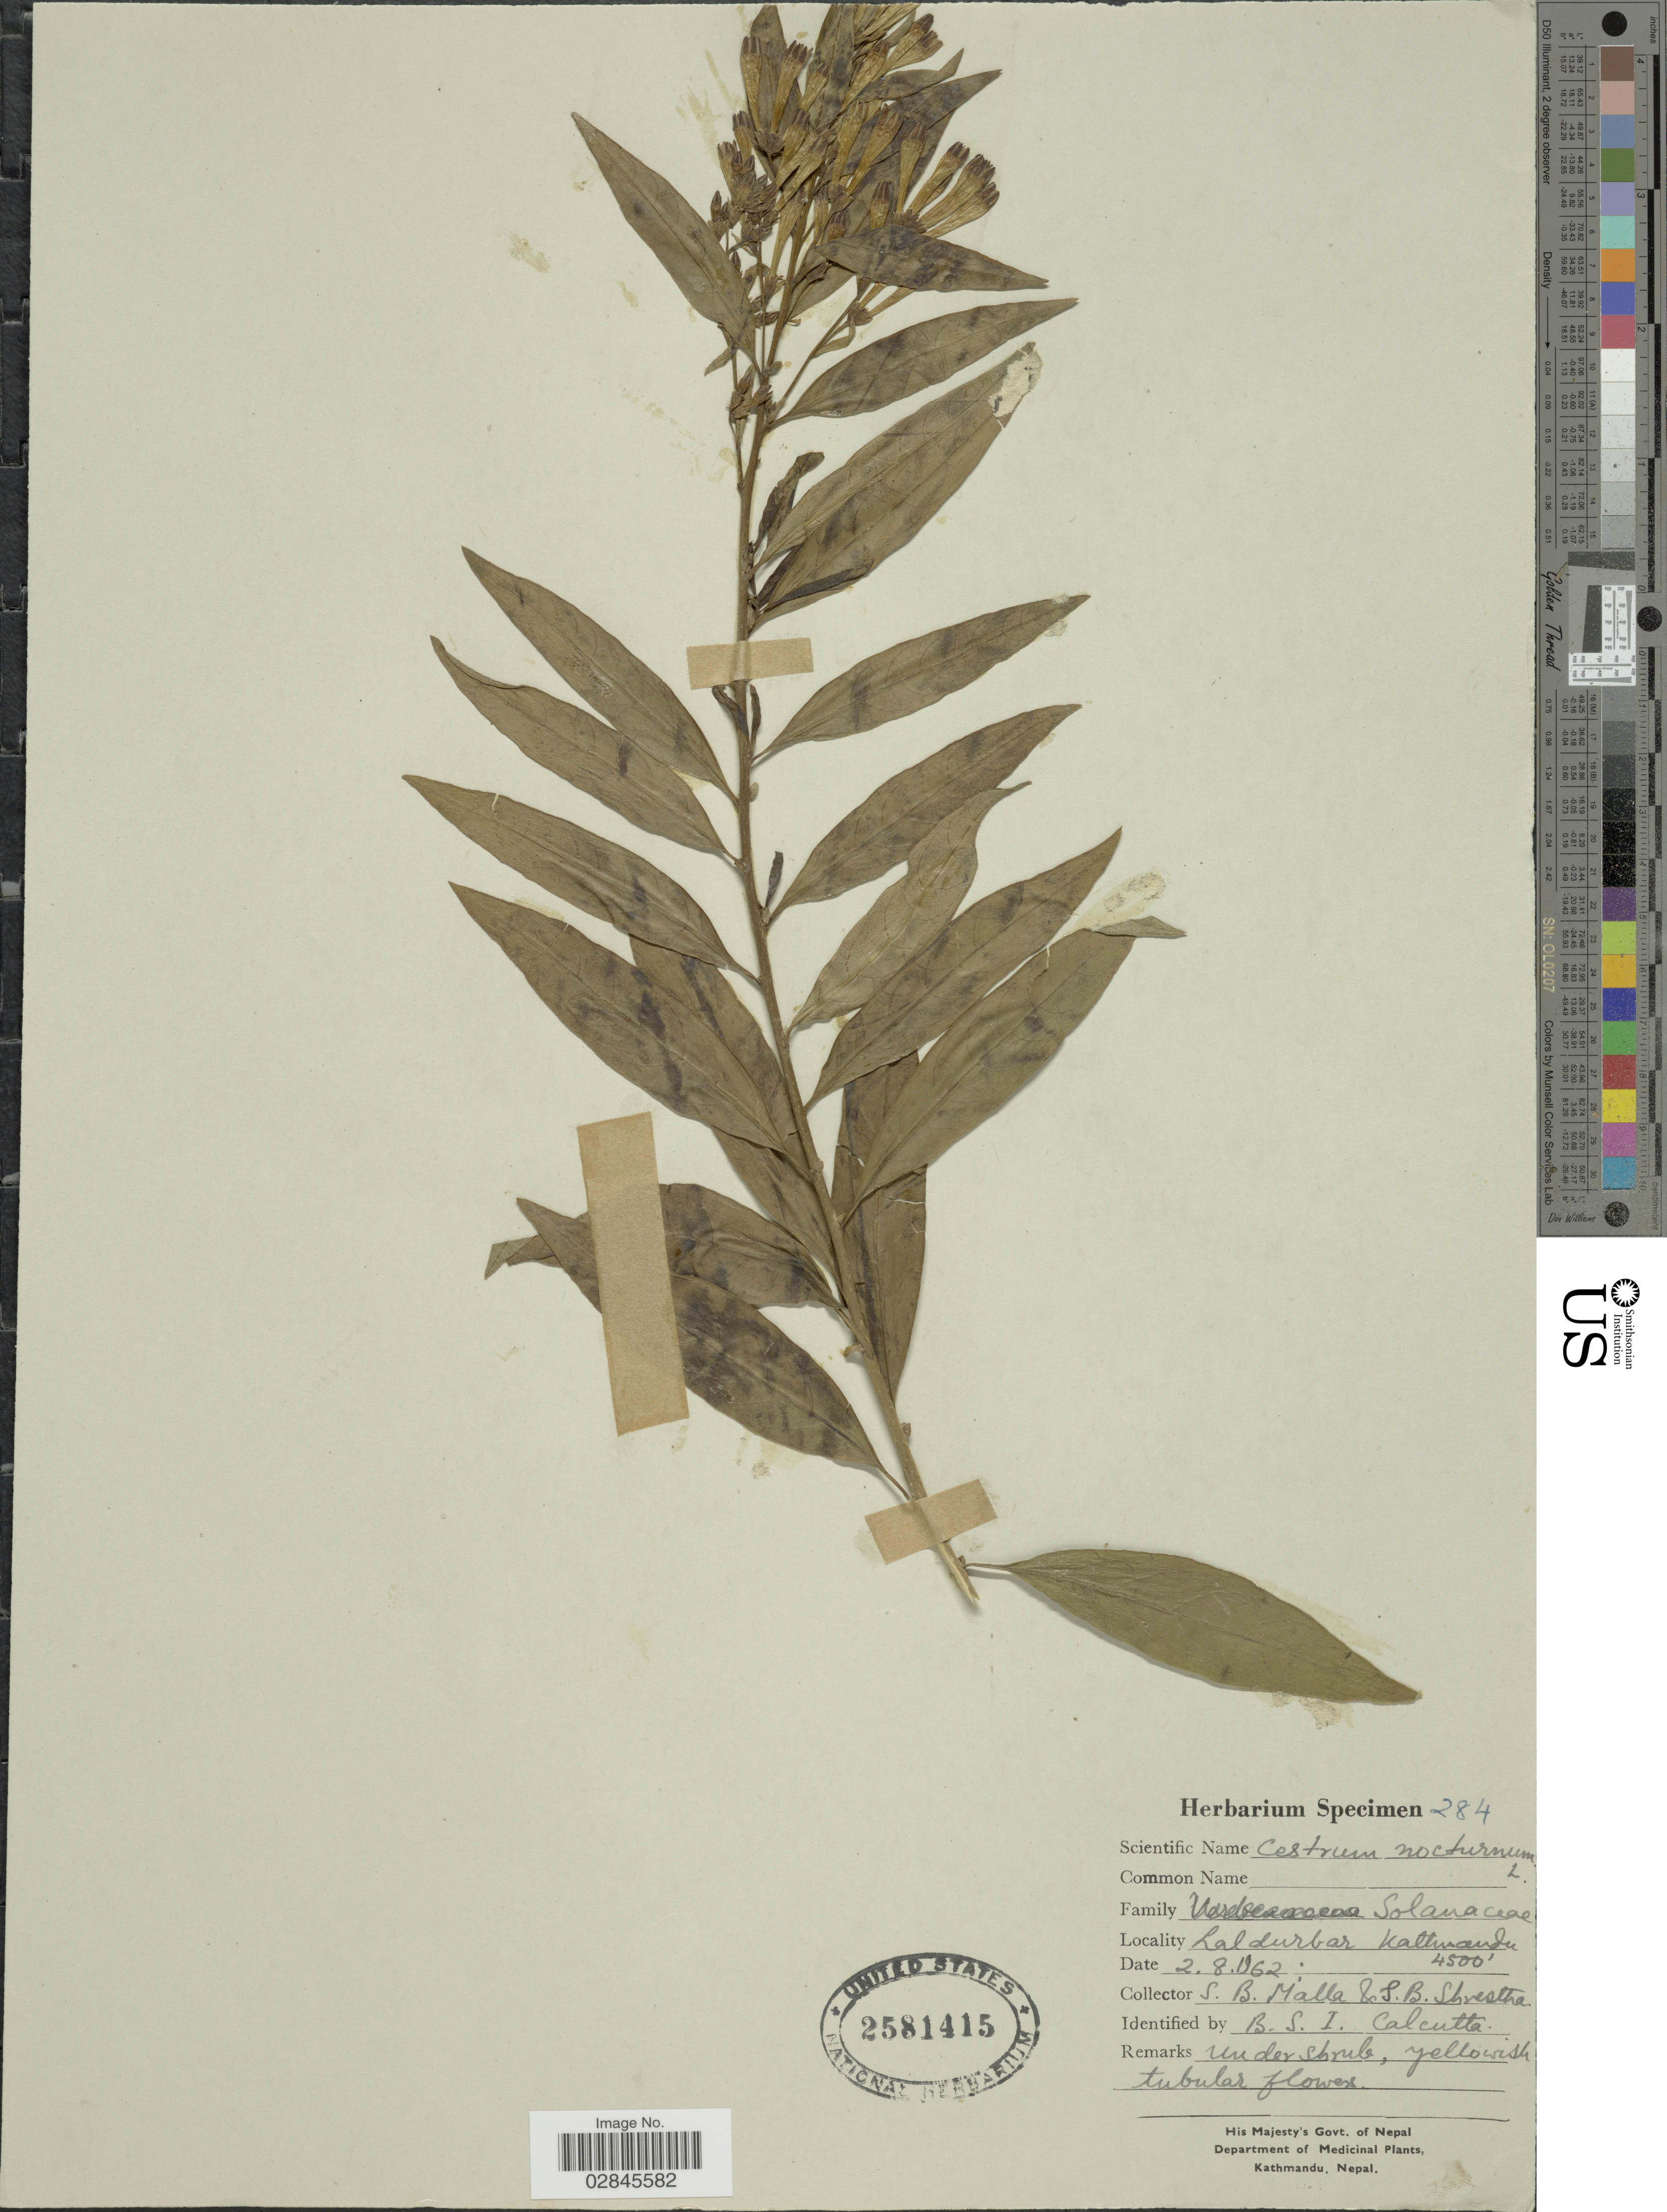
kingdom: Plantae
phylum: Tracheophyta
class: Magnoliopsida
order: Solanales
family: Solanaceae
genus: Cestrum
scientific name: Cestrum nocturnum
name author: L.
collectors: S. Malla & T. B. Shrestha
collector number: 284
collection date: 1962-08-02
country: Nepal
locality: Laldurbar Kathmandu.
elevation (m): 1372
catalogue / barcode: US 2581415